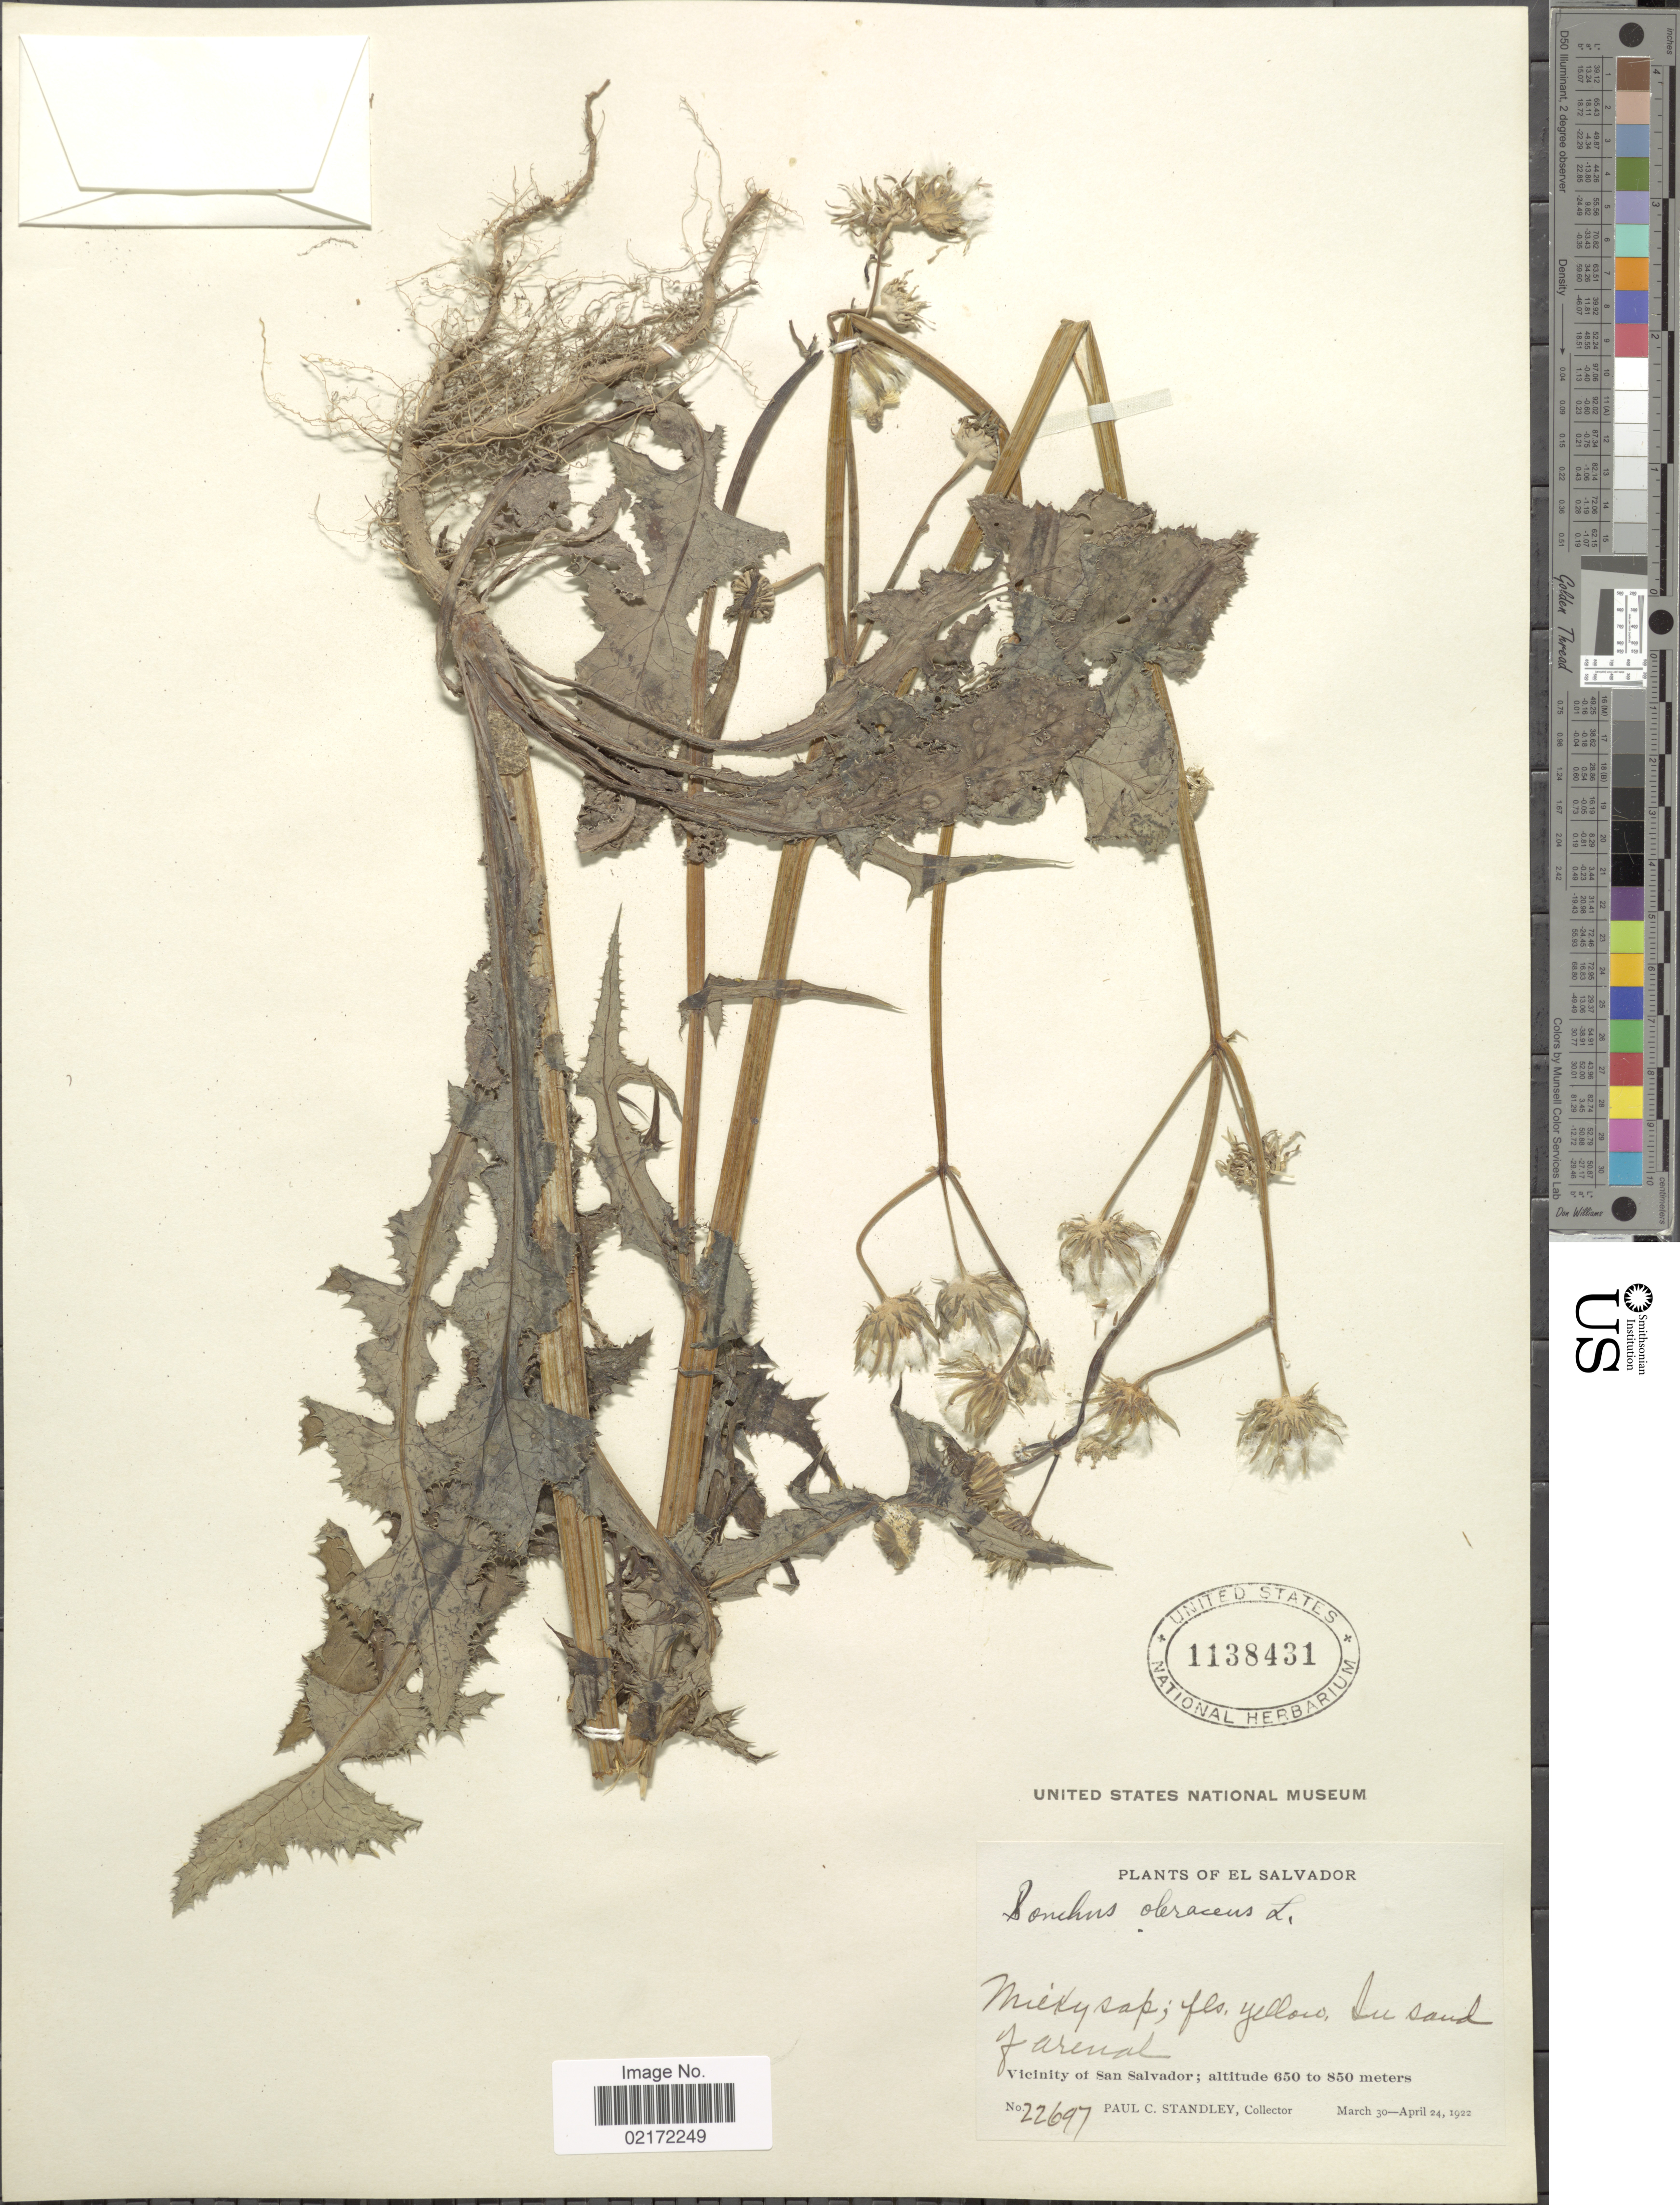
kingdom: Plantae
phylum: Tracheophyta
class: Magnoliopsida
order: Asterales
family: Asteraceae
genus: Sonchus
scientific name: Sonchus oleraceus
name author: L.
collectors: P. C. Standley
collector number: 22697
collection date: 1922-03-30/1922-04-24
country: El Salvador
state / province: San Salvador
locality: Vicinity of San Salvador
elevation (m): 650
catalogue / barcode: US 1138431